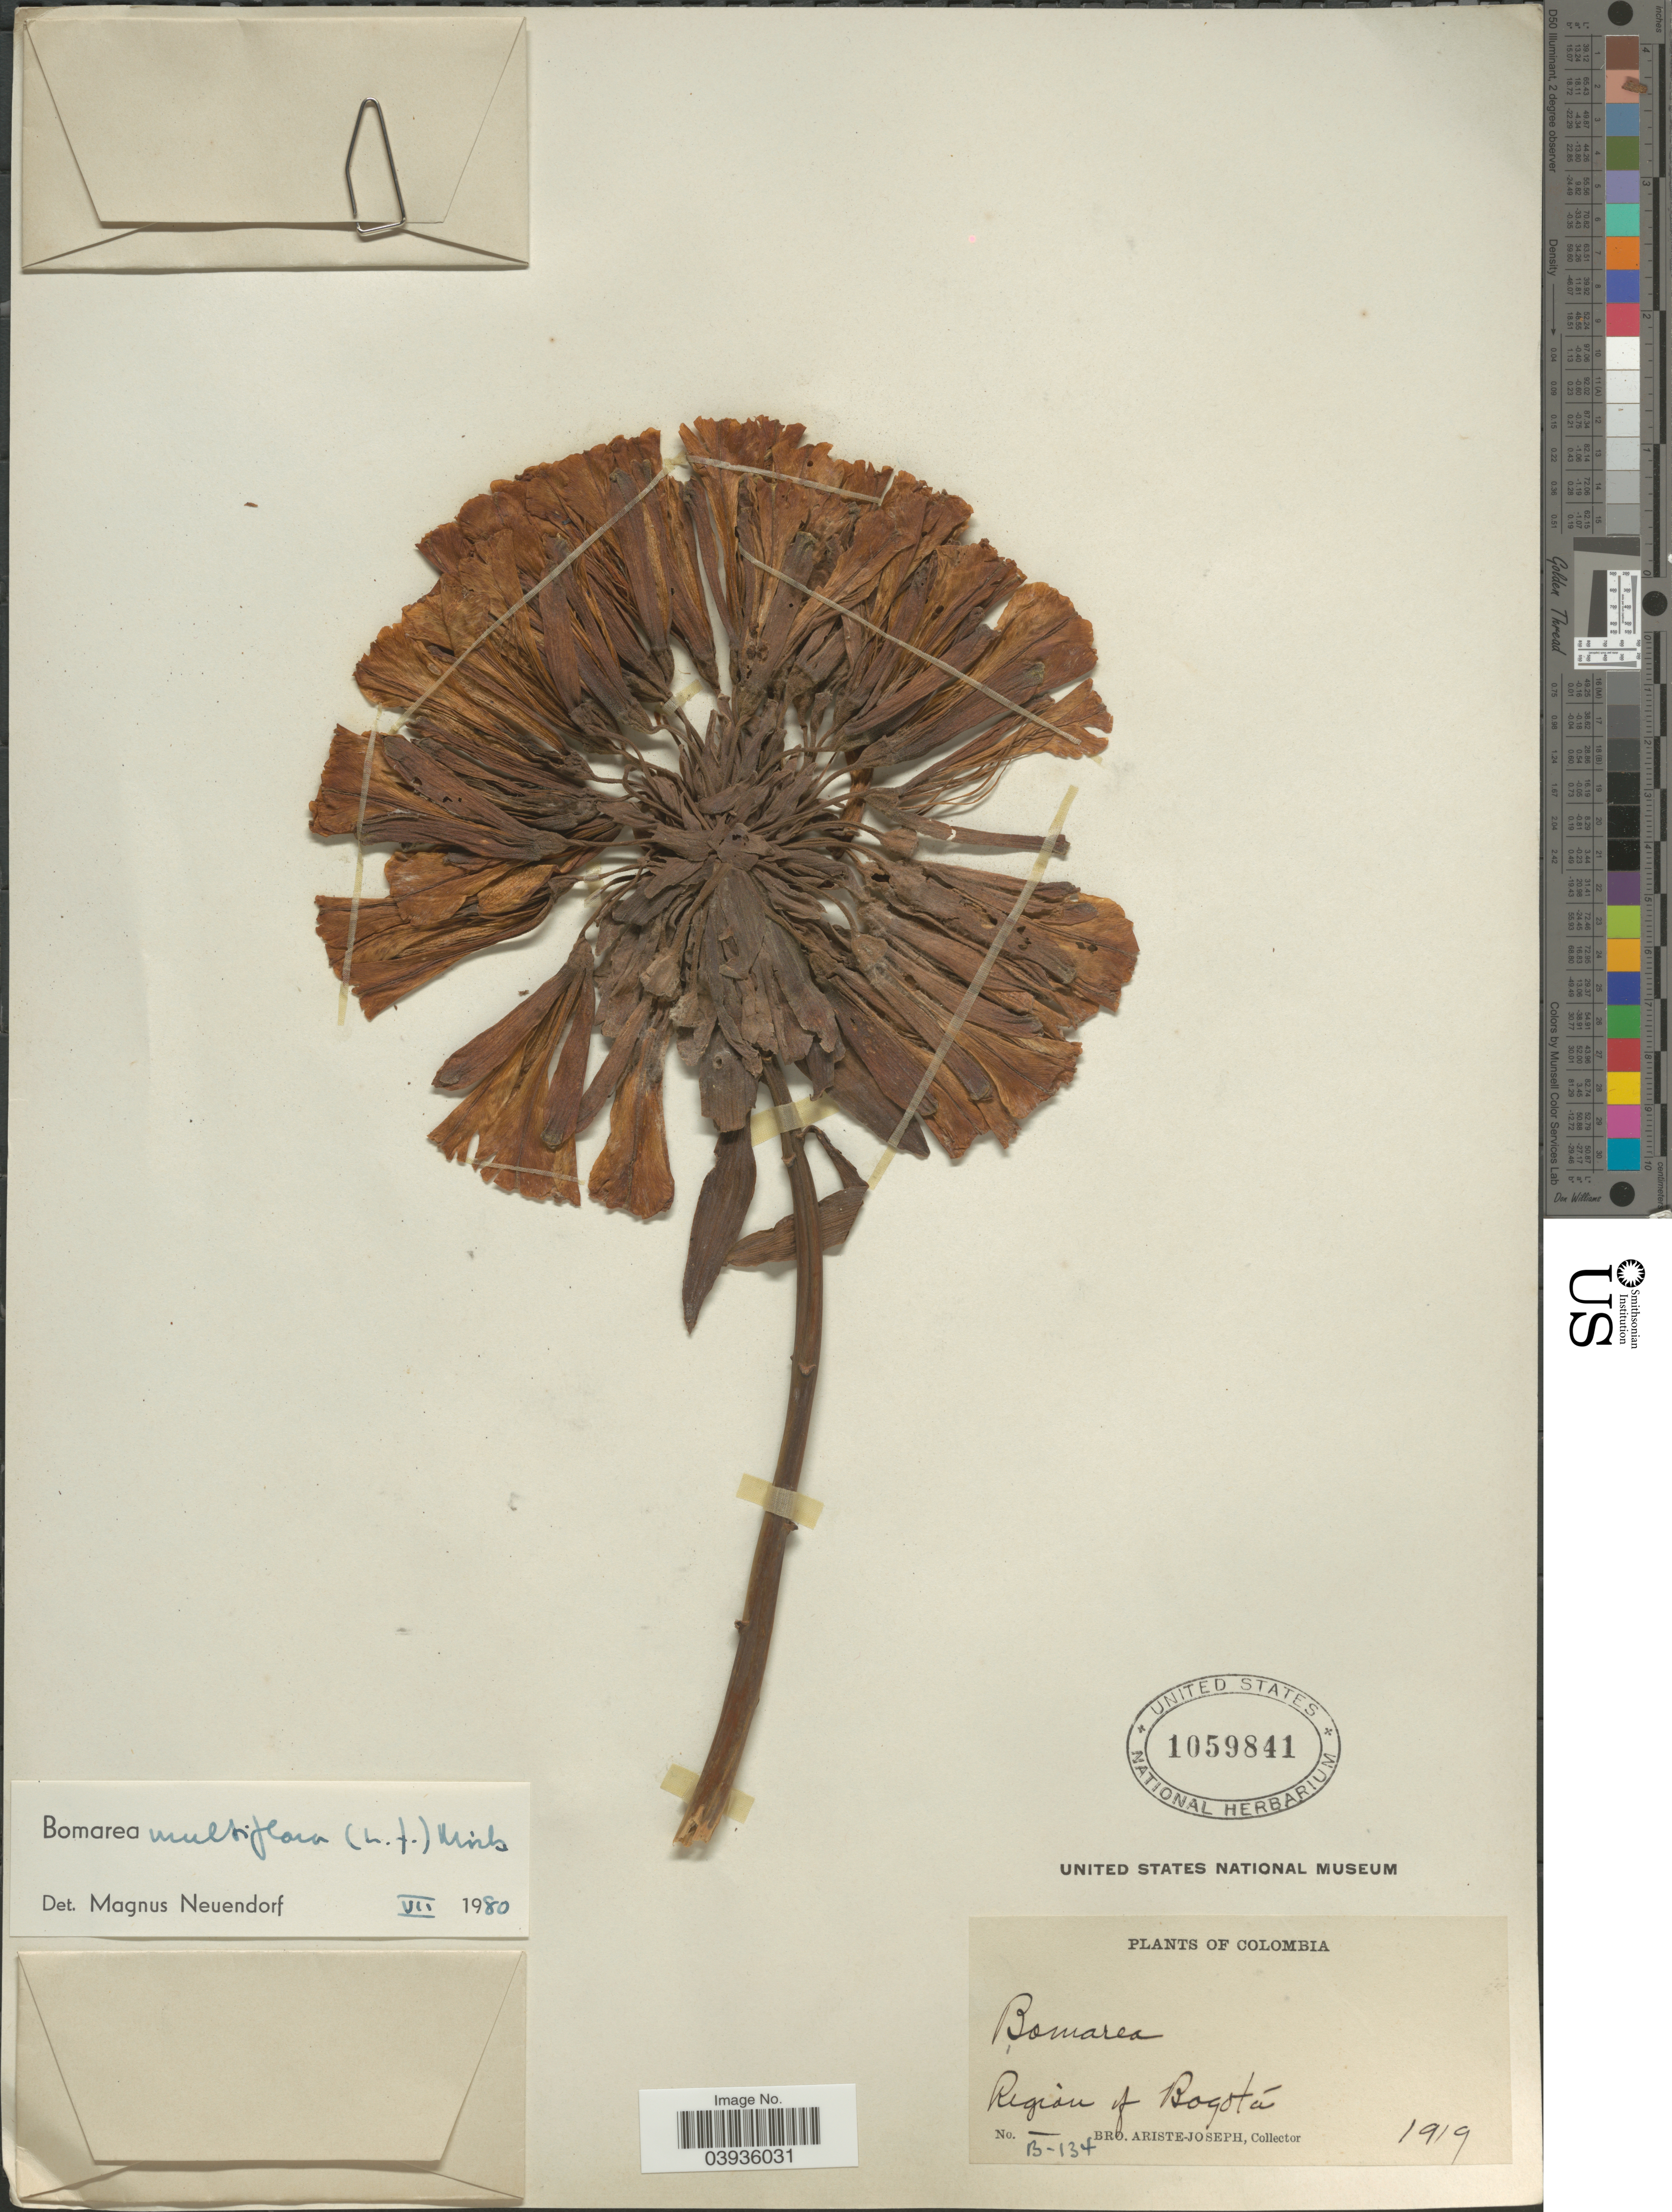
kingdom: Plantae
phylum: Tracheophyta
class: Liliopsida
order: Liliales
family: Alstroemeriaceae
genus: Bomarea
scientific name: Bomarea multiflora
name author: (L. f.) Mirb.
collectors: Bro. Ariste-Joseph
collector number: B-134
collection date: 1919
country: Colombia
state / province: Bogota D.C.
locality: Region of Bogotá.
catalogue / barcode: US 1059841